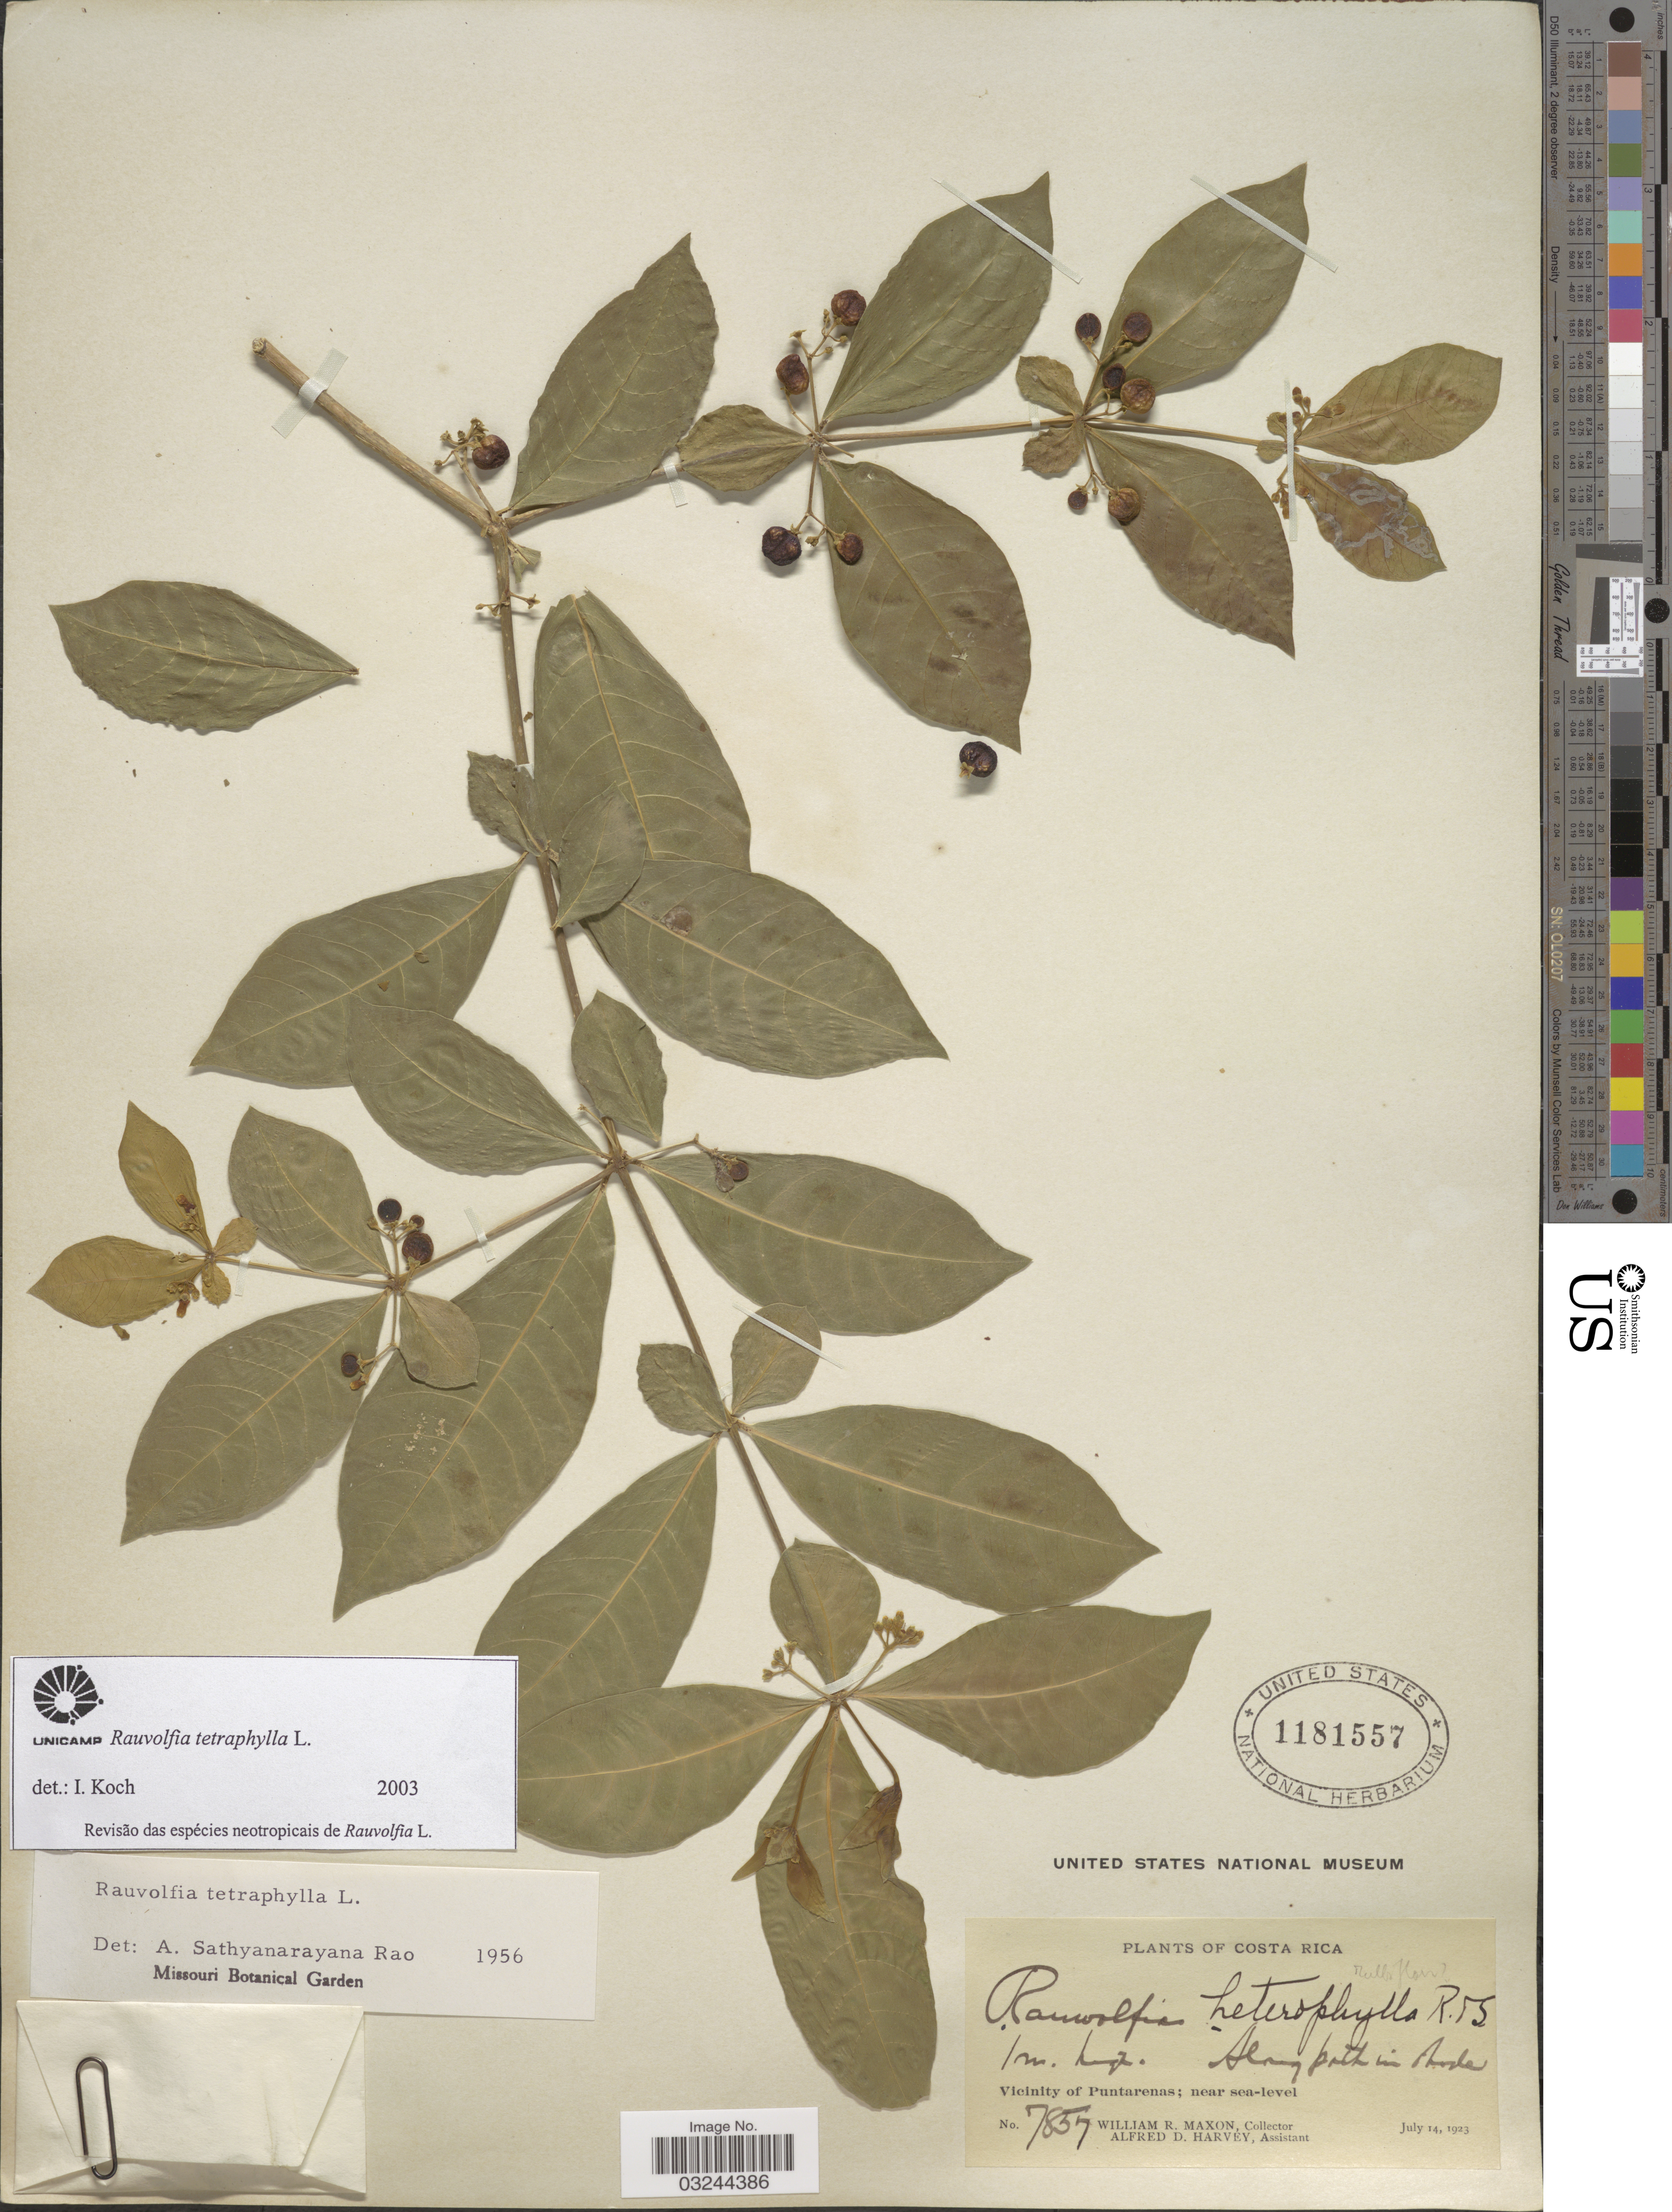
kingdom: Plantae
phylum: Tracheophyta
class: Magnoliopsida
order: Gentianales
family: Apocynaceae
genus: Rauvolfia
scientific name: Rauvolfia tetraphylla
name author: L.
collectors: W. R. Maxon & A. D. Harvey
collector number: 7857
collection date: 1923-07-14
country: Costa Rica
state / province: Puntarenas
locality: Along path in Rhode Borde. Vicinity of Puntarenas.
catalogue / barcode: US 1181557